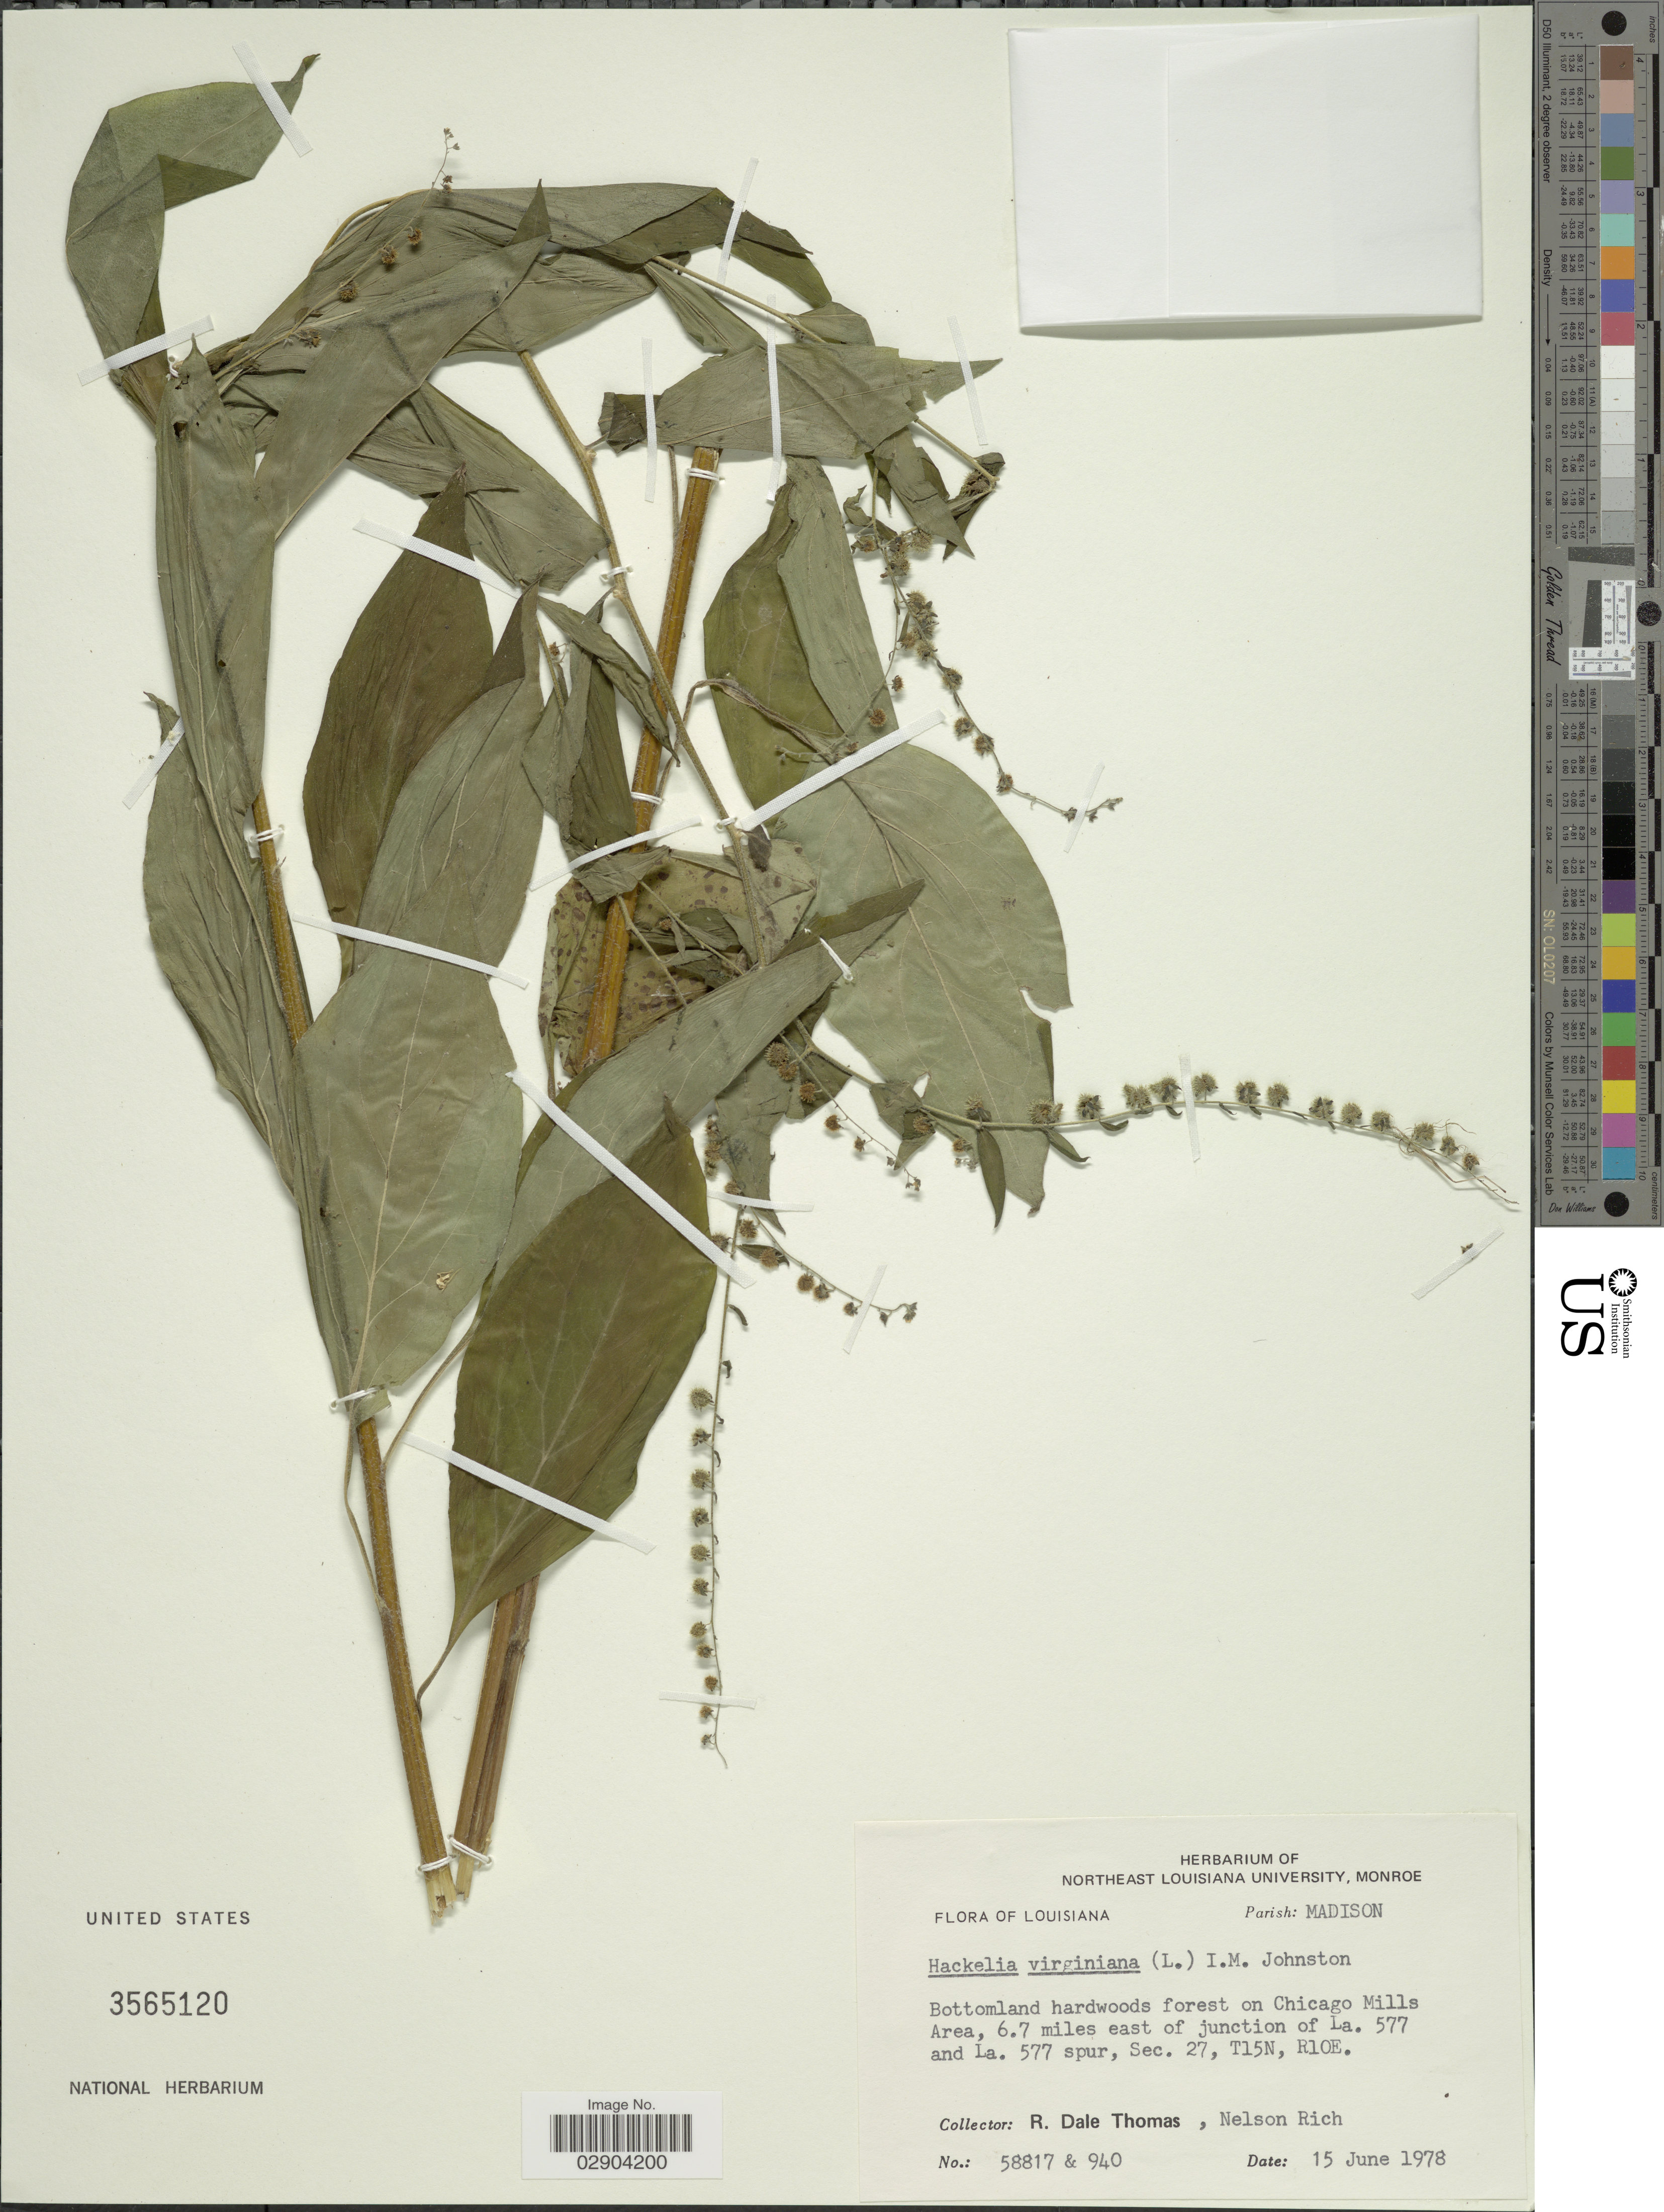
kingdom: Plantae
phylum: Tracheophyta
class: Magnoliopsida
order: Boraginales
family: Boraginaceae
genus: Hackelia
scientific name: Hackelia virginiana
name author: (L.) I.M. Johnst.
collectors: R. Thomas & N. Rich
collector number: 58817/940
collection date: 1978-06-15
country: United States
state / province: Louisiana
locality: Parish: Madison. Bottomland hardwoods forest on Chicago Mills Area, 6.7 miles east of junction of La. 577 and La. 577 spur, Sec. 27, T15N, R10E.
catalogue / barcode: US 3565120